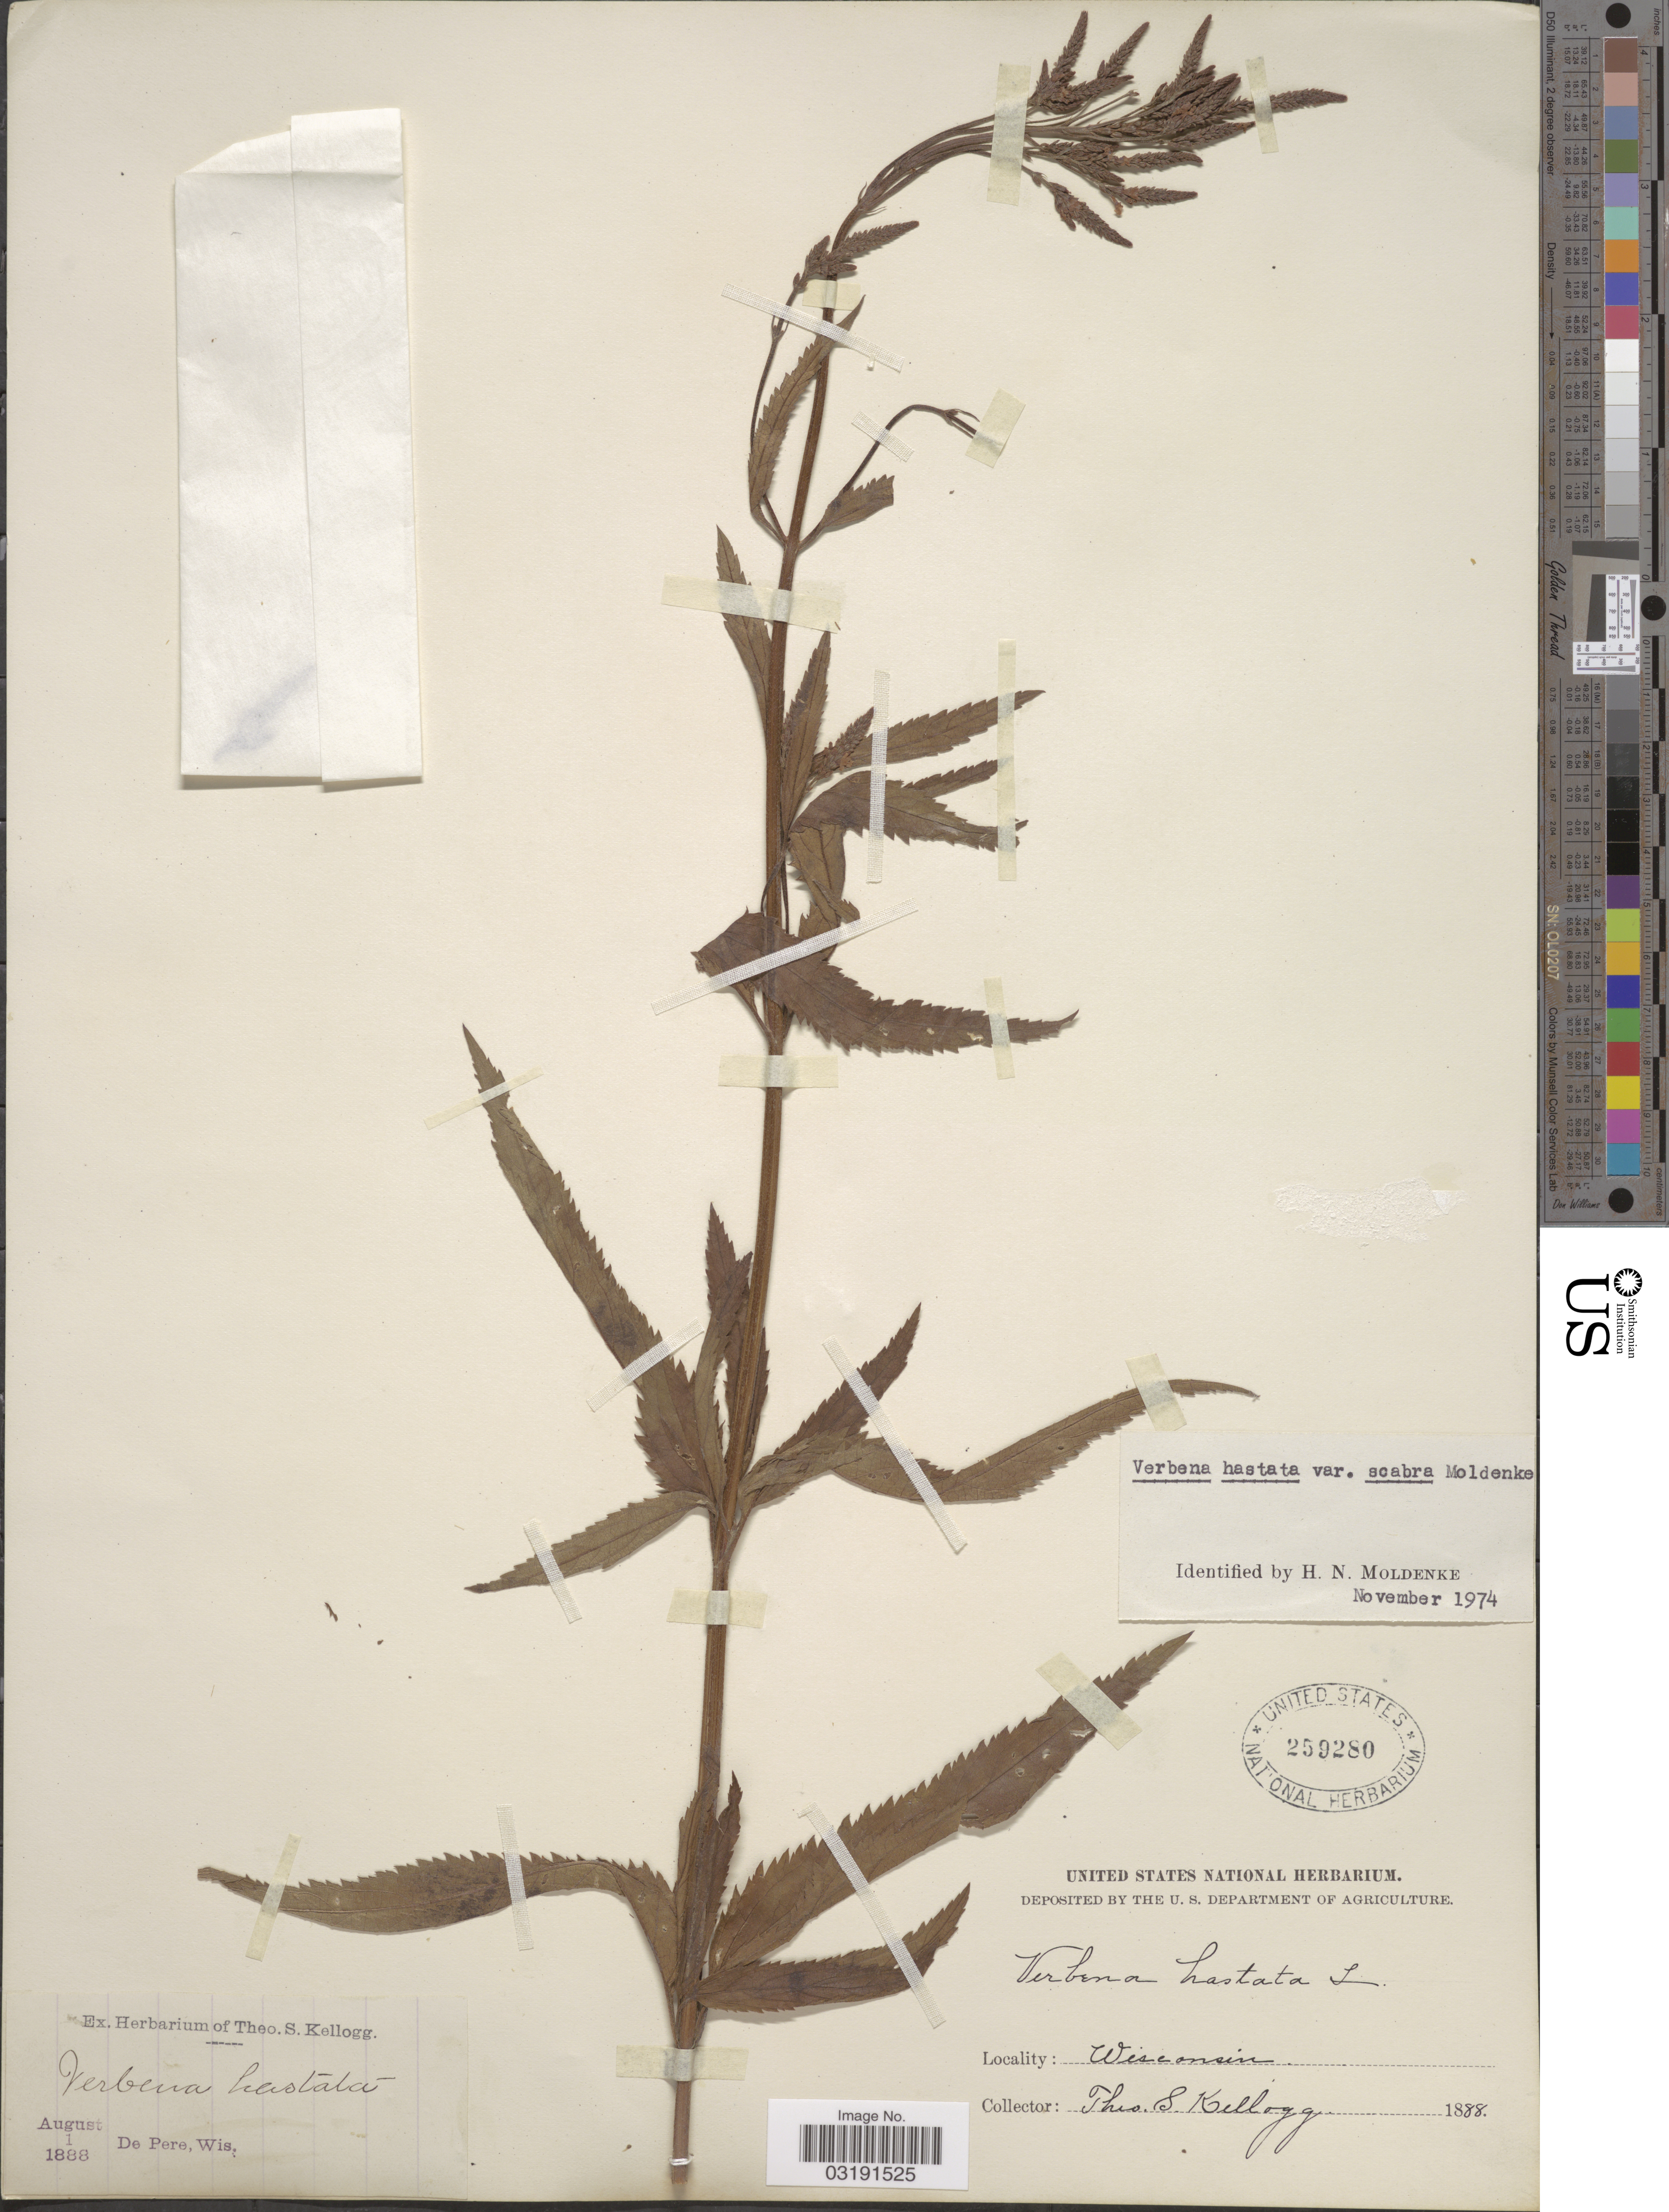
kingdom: Plantae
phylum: Tracheophyta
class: Magnoliopsida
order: Lamiales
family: Verbenaceae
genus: Verbena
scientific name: Verbena hastata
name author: L.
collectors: T. S. Kellogg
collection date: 1888-08-01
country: United States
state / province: Wisconsin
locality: De Pere.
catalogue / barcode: US 259280